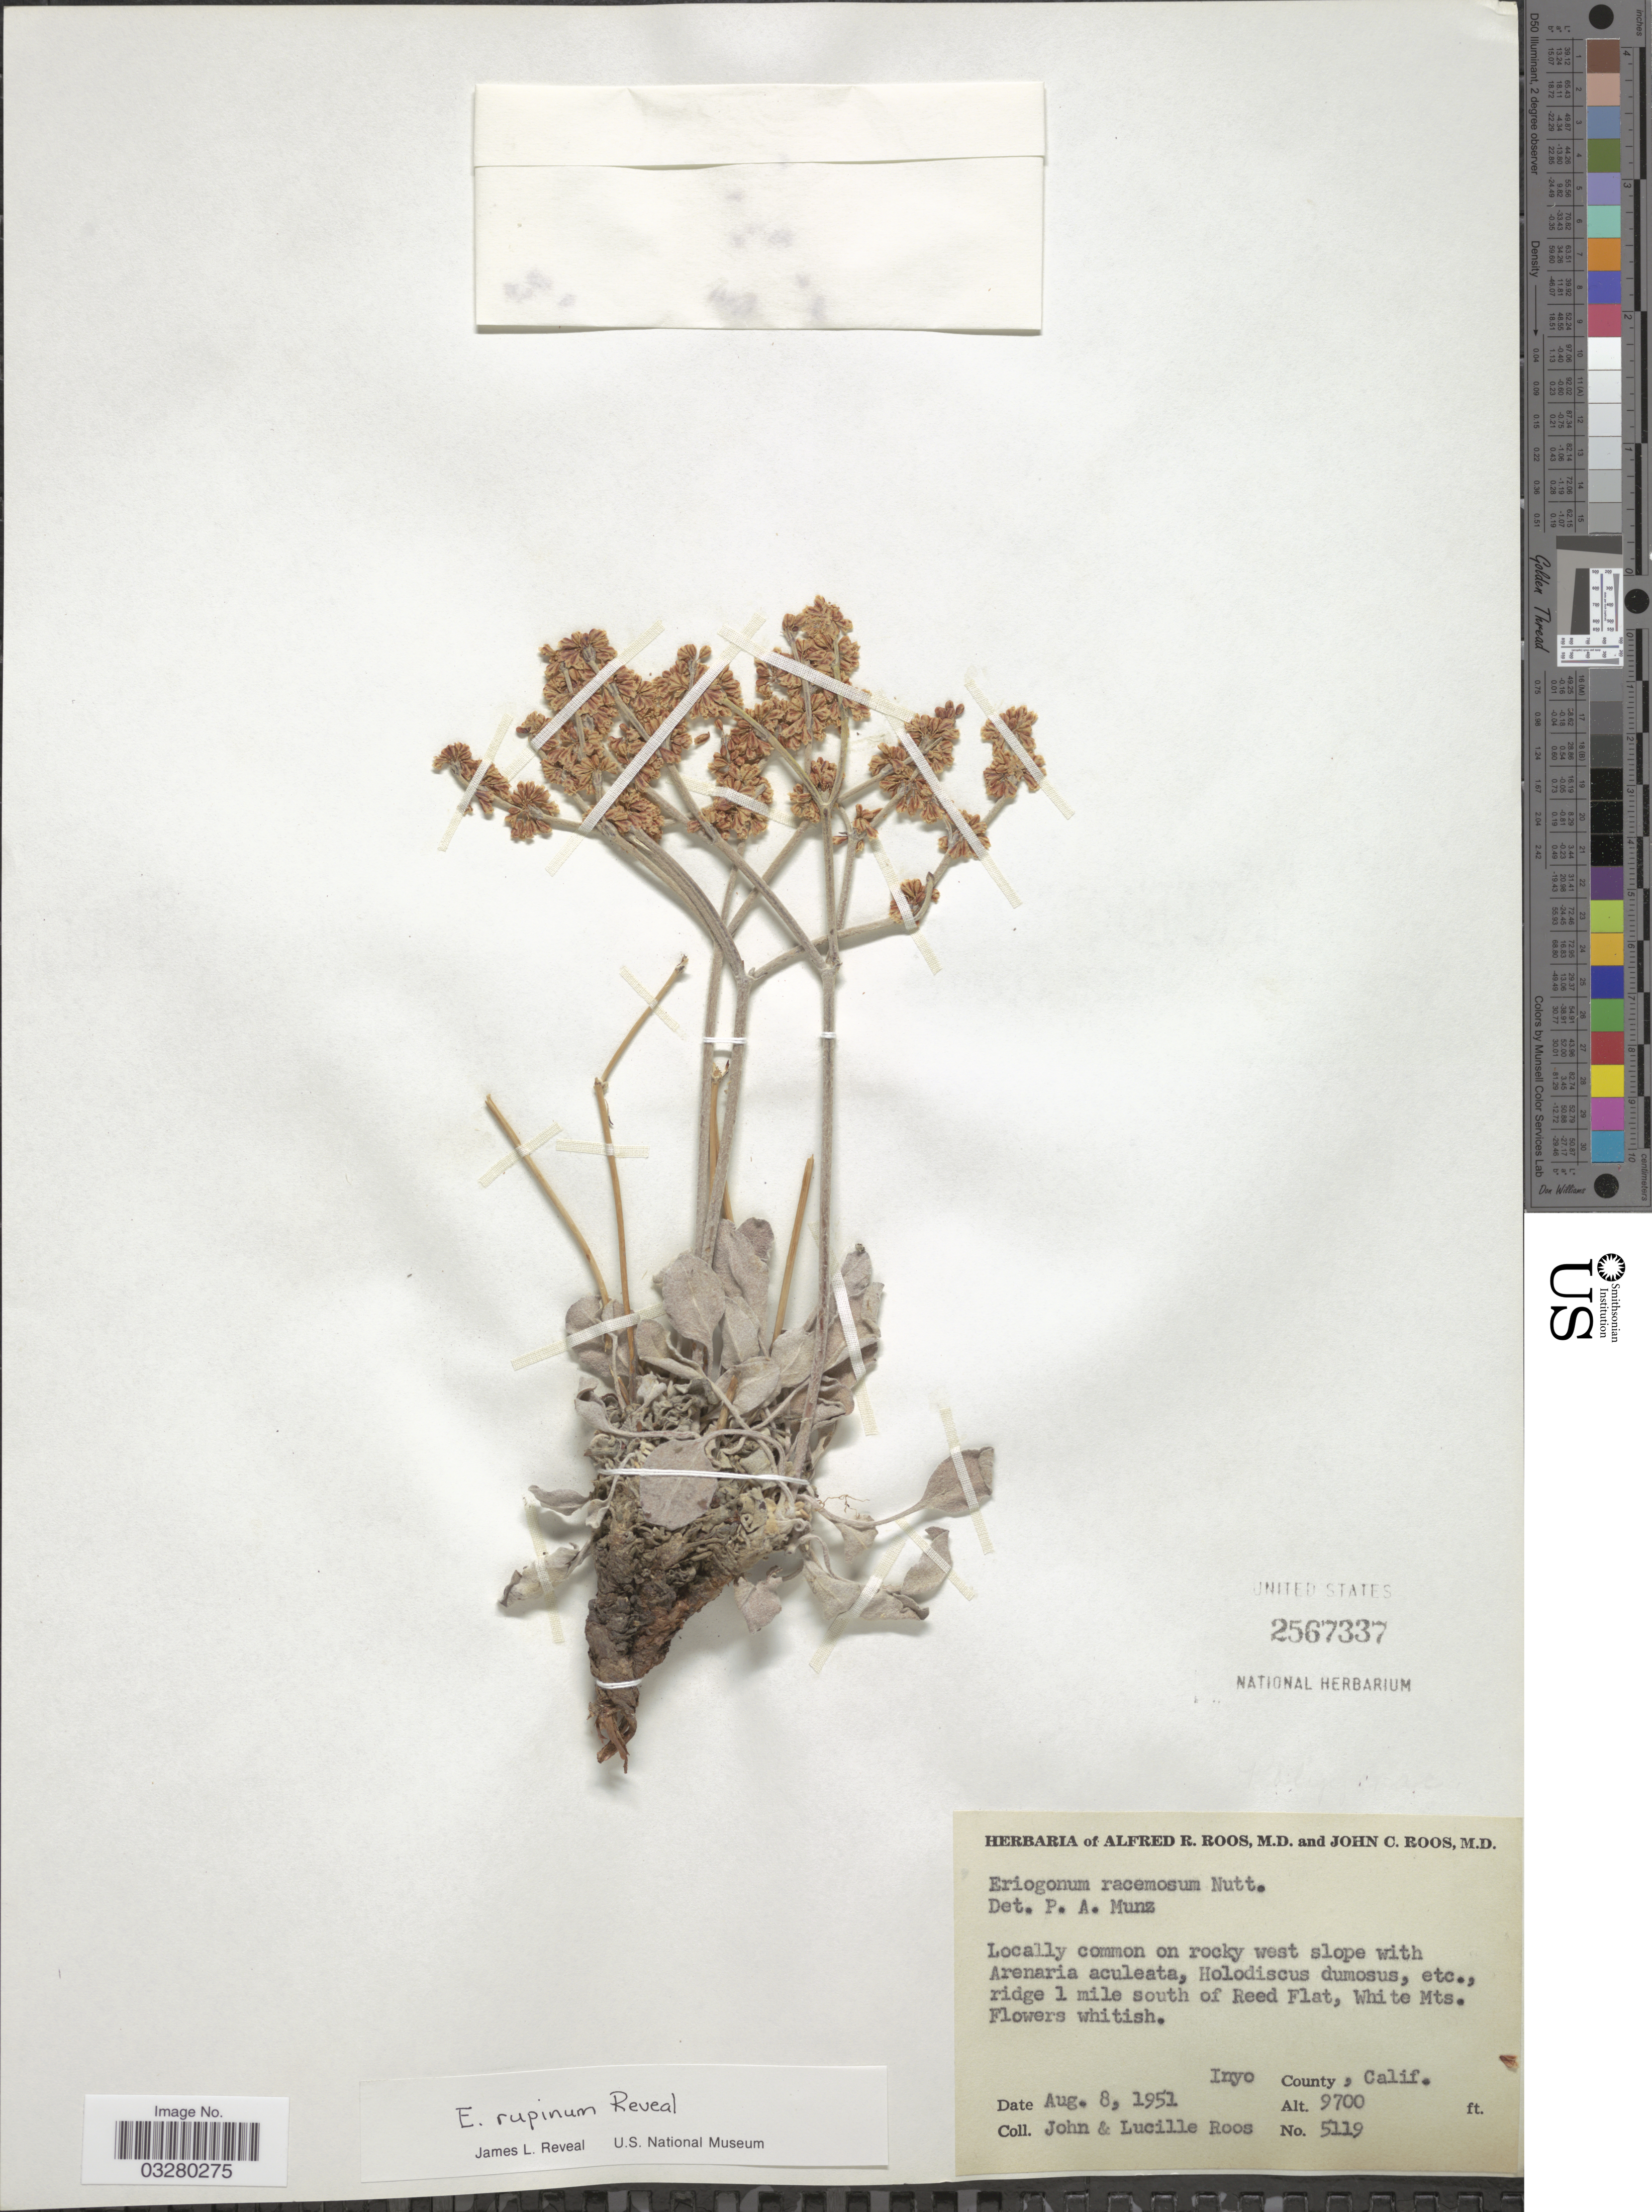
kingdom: Plantae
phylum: Tracheophyta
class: Magnoliopsida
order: Caryophyllales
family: Polygonaceae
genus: Eriogonum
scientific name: Eriogonum rupinum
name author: Reveal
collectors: J. C. Roos & L. Roos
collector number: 5119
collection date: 1951-08-08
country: United States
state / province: California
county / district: Inyo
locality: Ridge 1 mile south of Reed Flat, White Mts. Inyo County.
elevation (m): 2957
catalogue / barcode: US 2567337